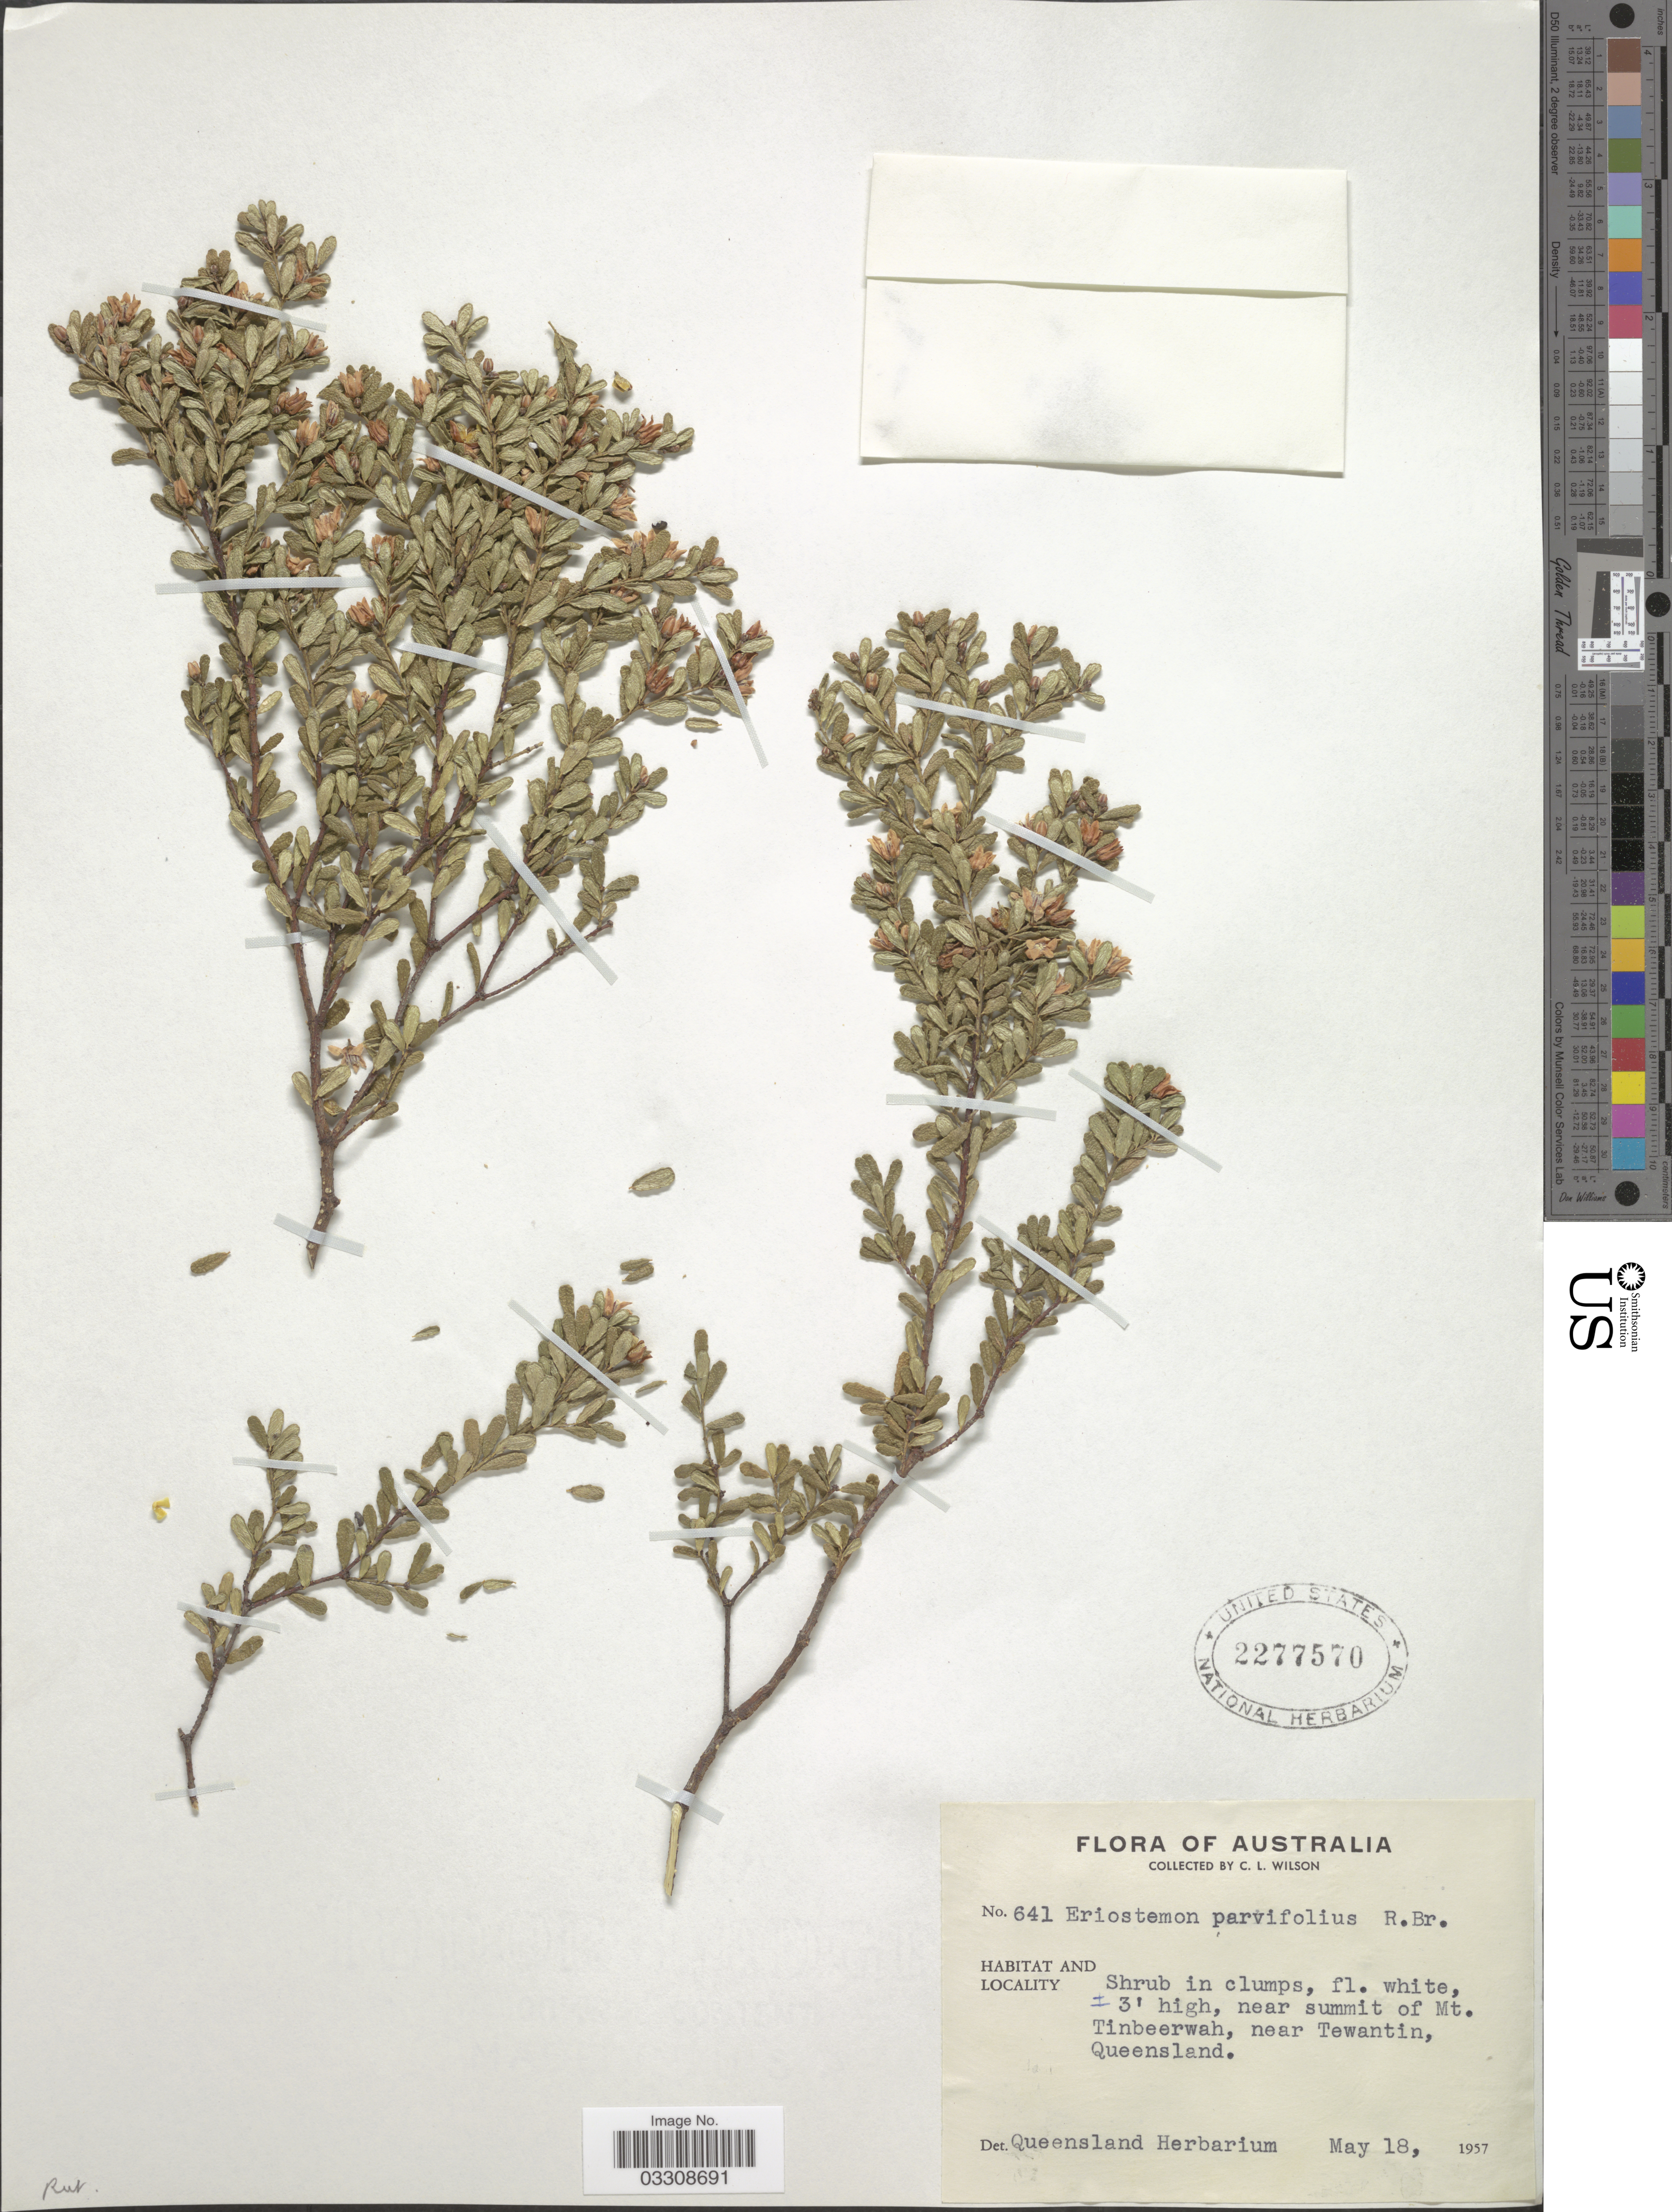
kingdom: Plantae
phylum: Tracheophyta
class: Magnoliopsida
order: Sapindales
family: Rutaceae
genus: Eriostemon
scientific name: Eriostemon parvifolius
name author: R. Br. ex Benth.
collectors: C. L. Wilson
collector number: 641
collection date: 1957-05-18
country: Australia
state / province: Queensland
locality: Near summit of Mt., Tinbeerwah, near Tewantin.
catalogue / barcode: US 2277570